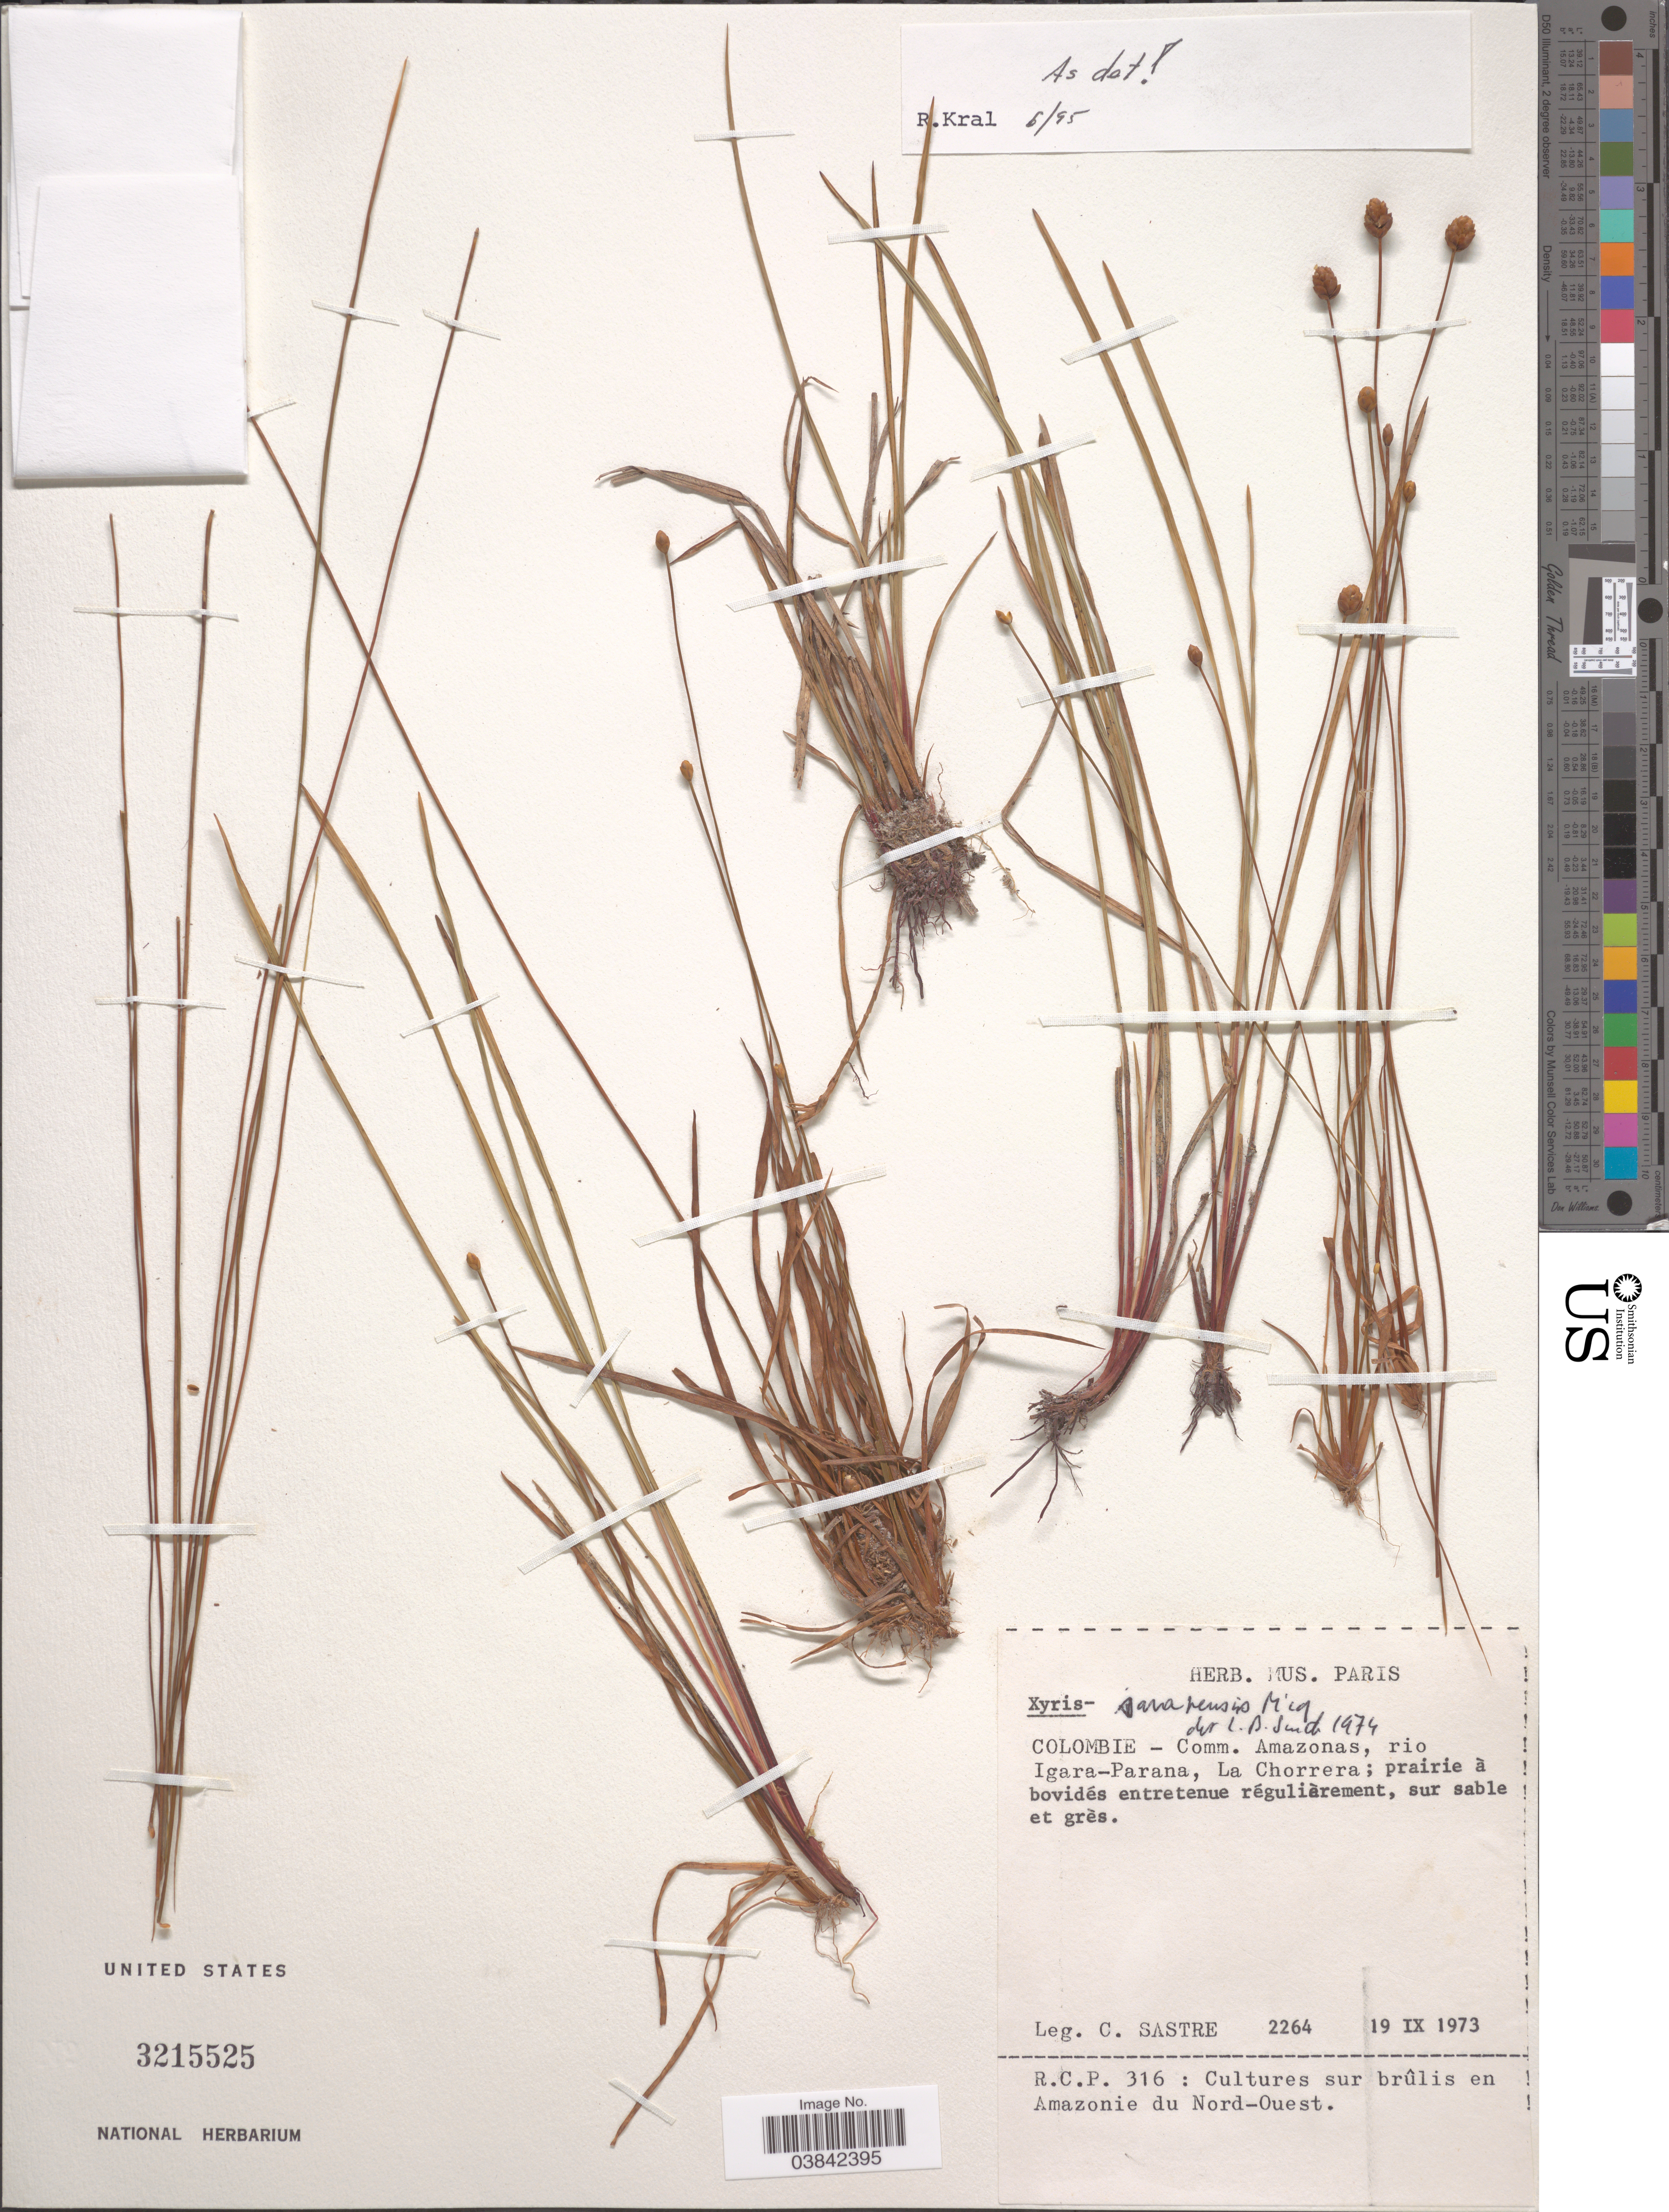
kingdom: Plantae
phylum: Tracheophyta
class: Liliopsida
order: Poales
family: Xyridaceae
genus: Xyris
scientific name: Xyris savanensis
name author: Miq.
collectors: C. Sastre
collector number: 2264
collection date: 1973-09-19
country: Colombia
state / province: Amazônas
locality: Comm. Amazonas, rio Igara-Parana, La Chorrera.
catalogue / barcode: US 3215525